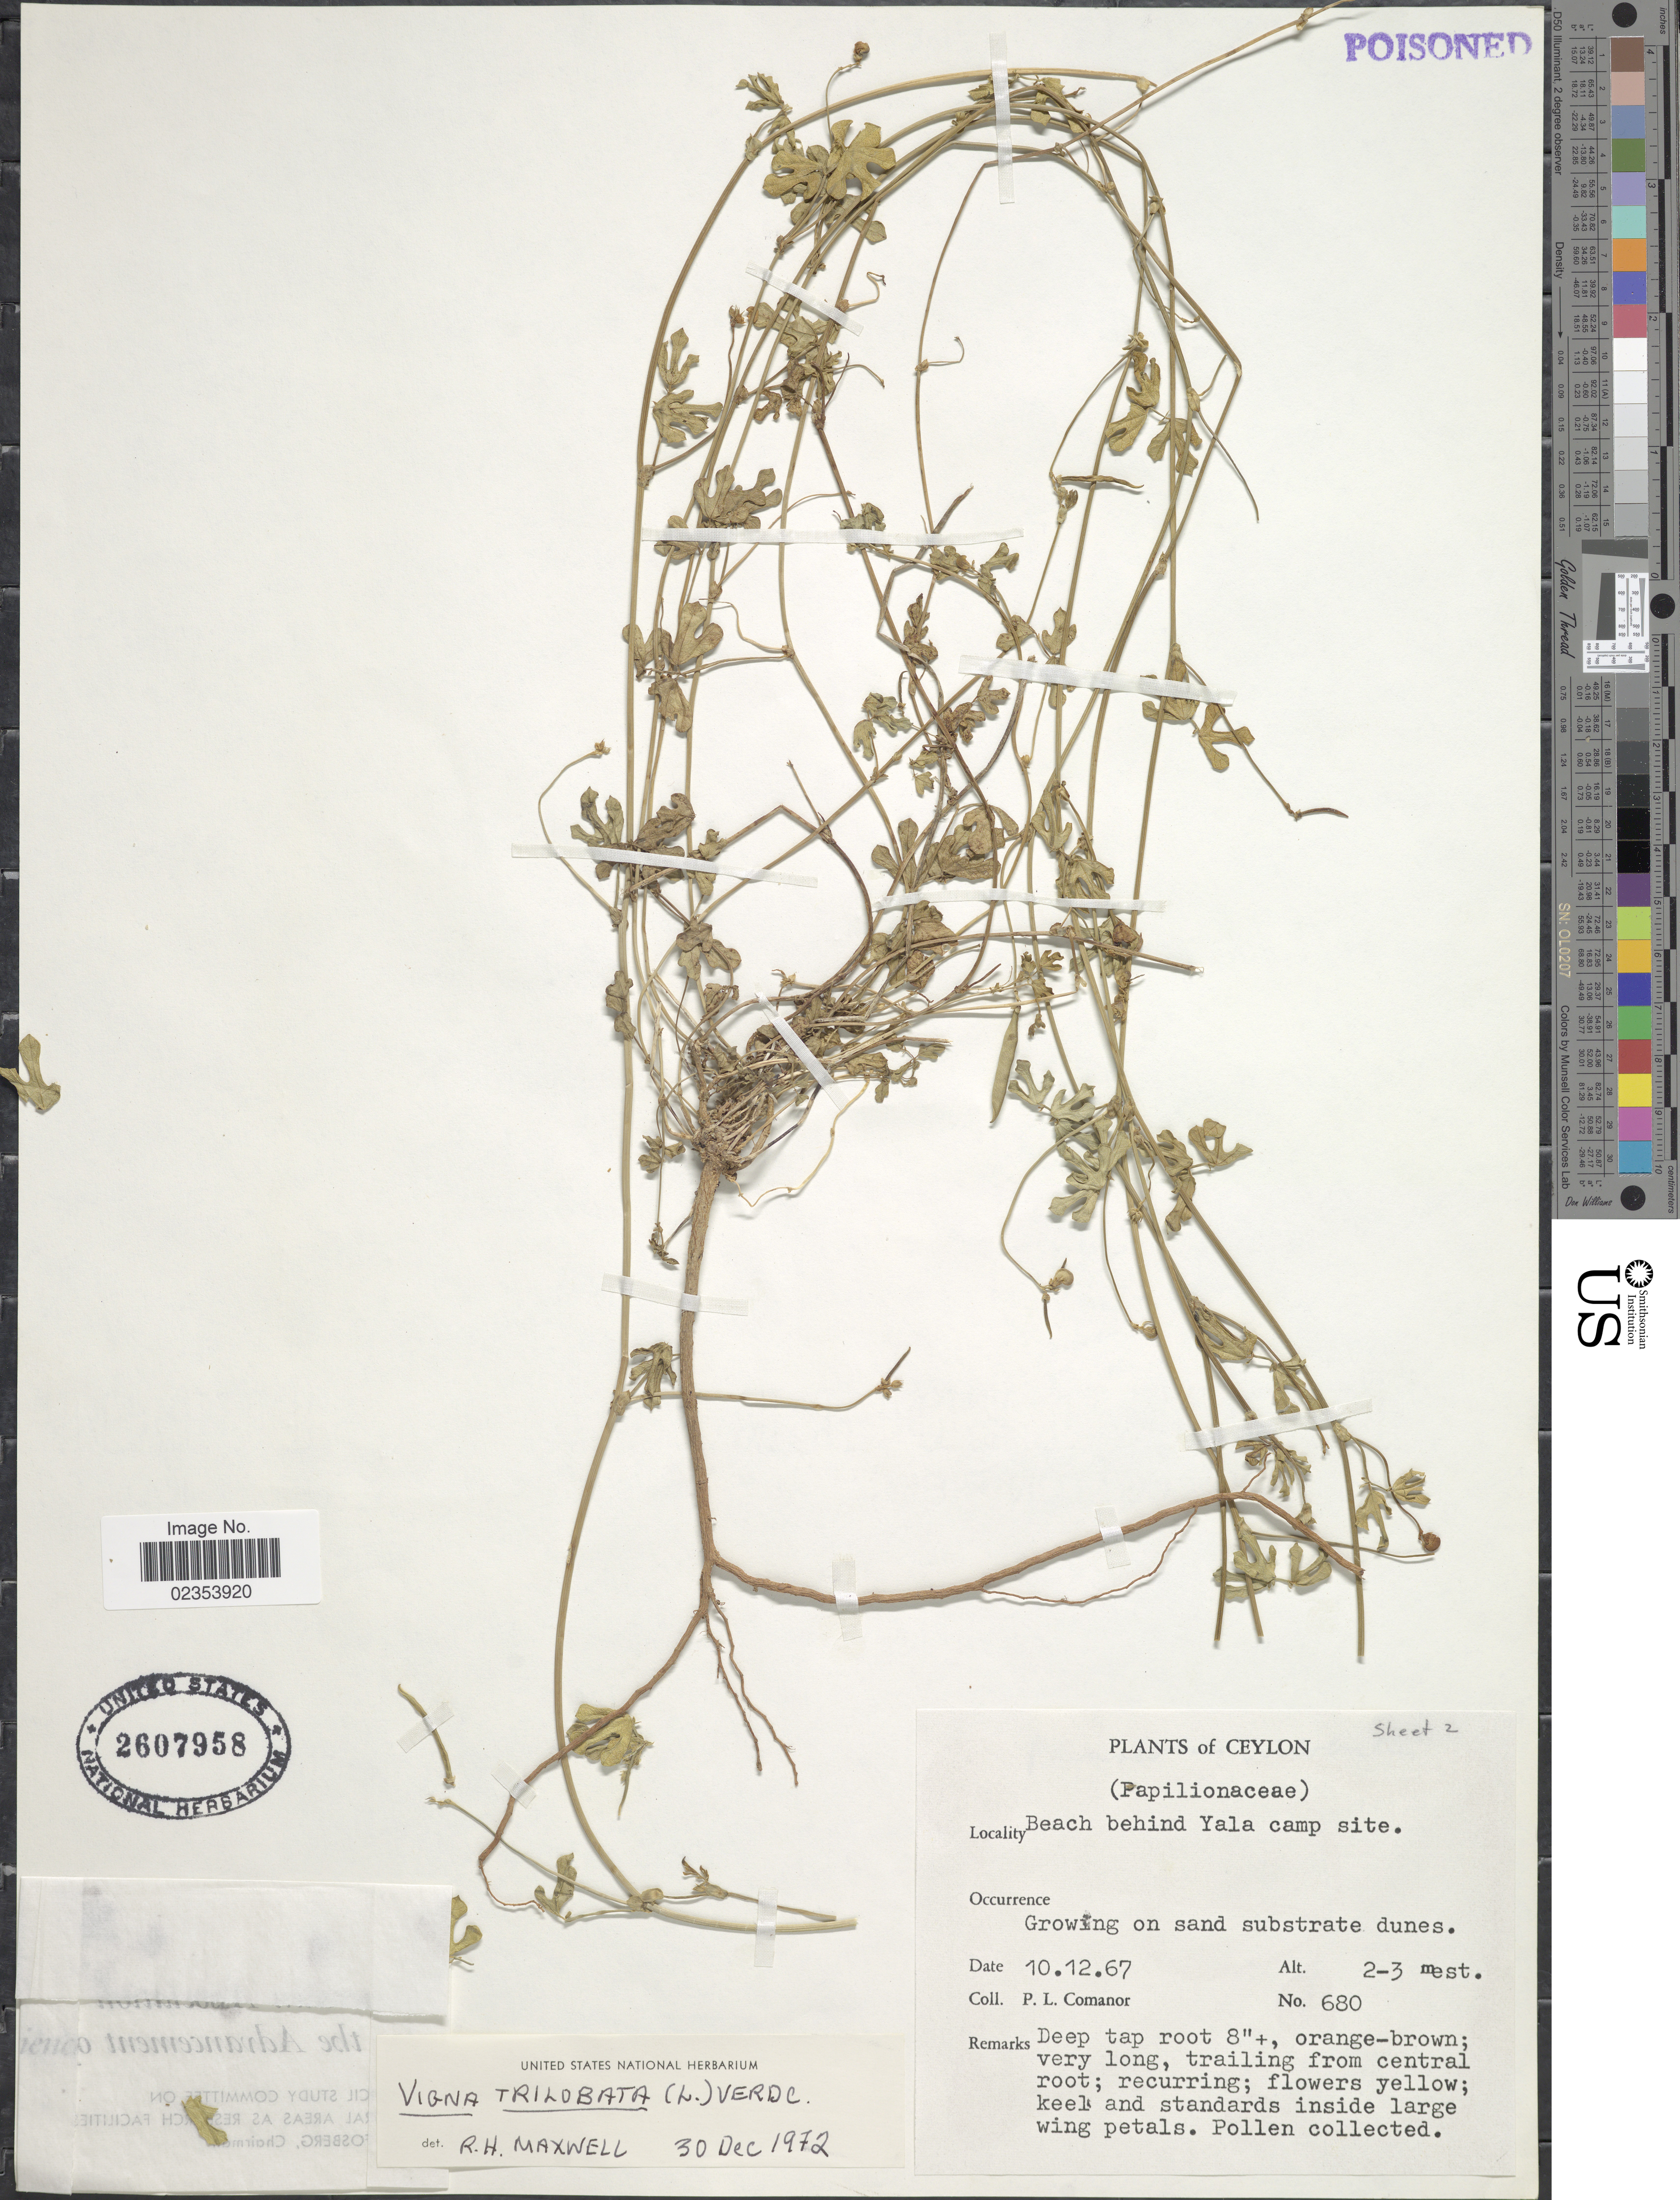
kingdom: Plantae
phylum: Tracheophyta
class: Magnoliopsida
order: Fabales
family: Fabaceae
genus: Vigna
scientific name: Vigna trilobata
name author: (L.) Verdc.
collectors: P. Comanor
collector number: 680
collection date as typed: Transcribed d/m/y: 10/12/67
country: Sri Lanka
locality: Ceylon. Beach behind Yala camp site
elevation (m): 2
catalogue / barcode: US 2607958